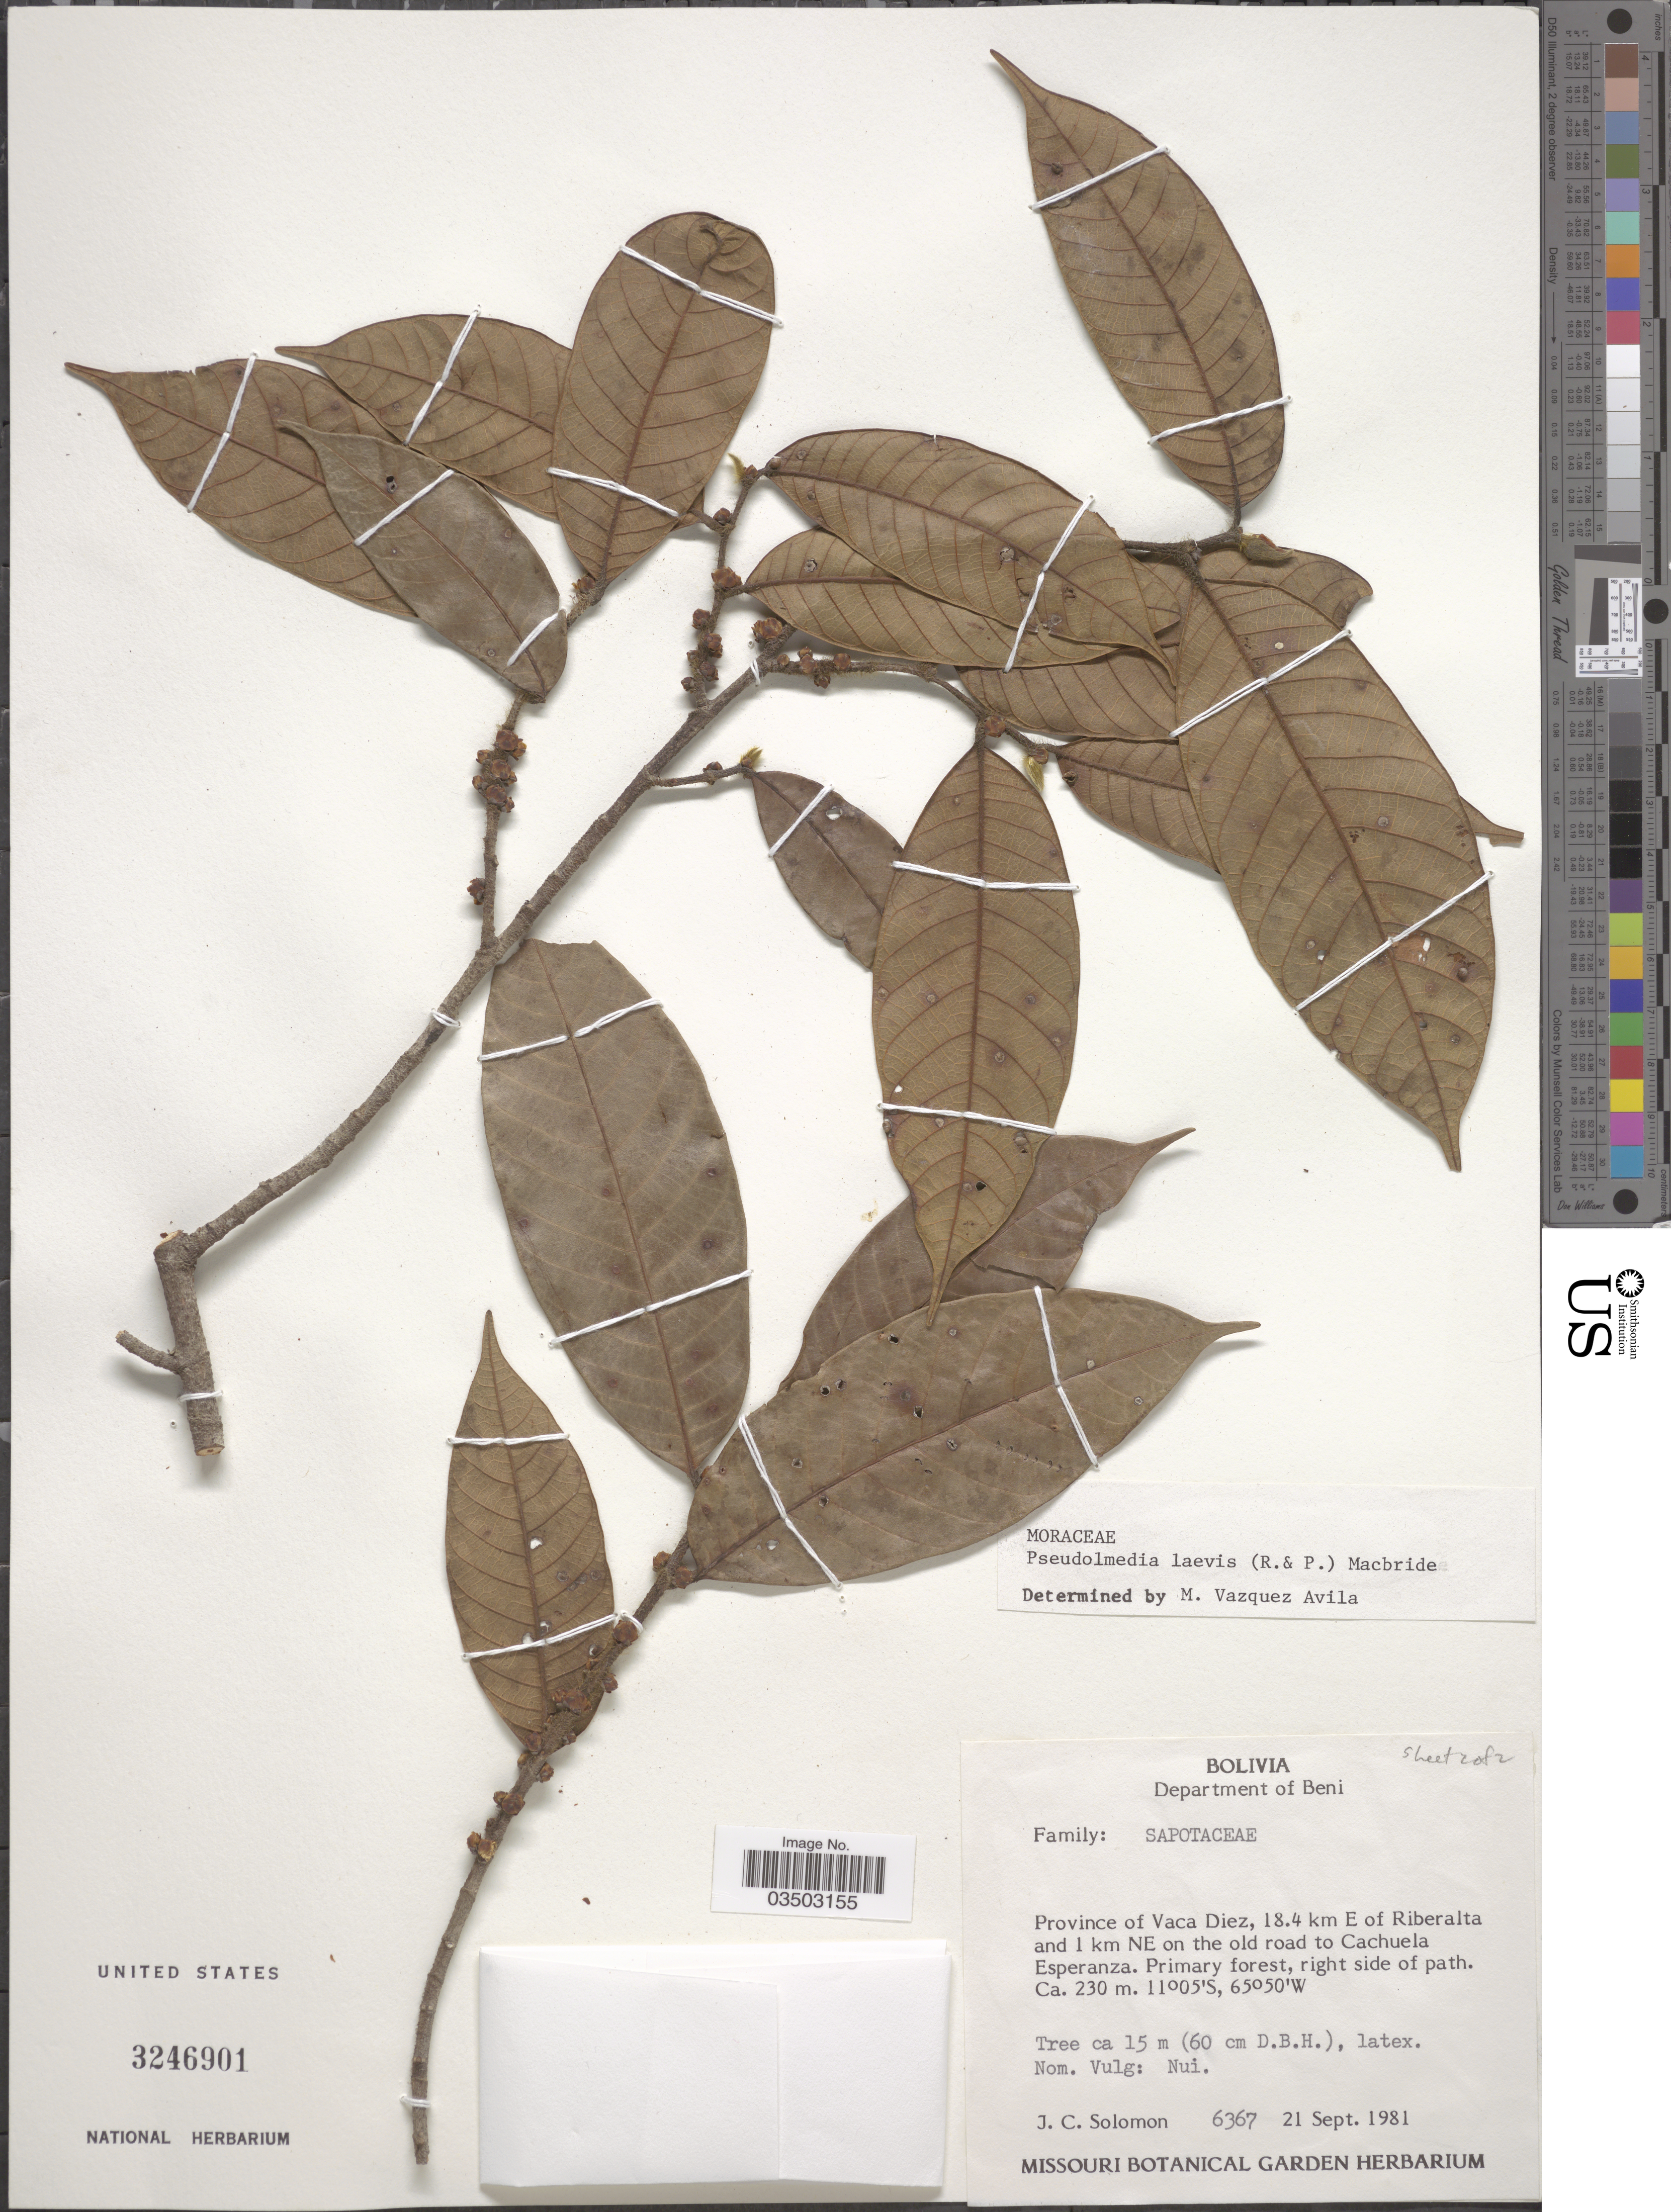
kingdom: Plantae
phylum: Tracheophyta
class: Magnoliopsida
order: Rosales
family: Moraceae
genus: Pseudolmedia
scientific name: Pseudolmedia laevis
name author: (Ruiz & Pav.) J.F. Macbr.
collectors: J. C. Solomon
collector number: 6367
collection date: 1981-09-21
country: Bolivia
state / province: Beni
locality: Department of Beni. Province of Vaca Diez, 18.4 km E of Riberalta and 1 km NE on the old road to Cachuela Esperanza.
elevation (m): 230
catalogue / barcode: US 3246901